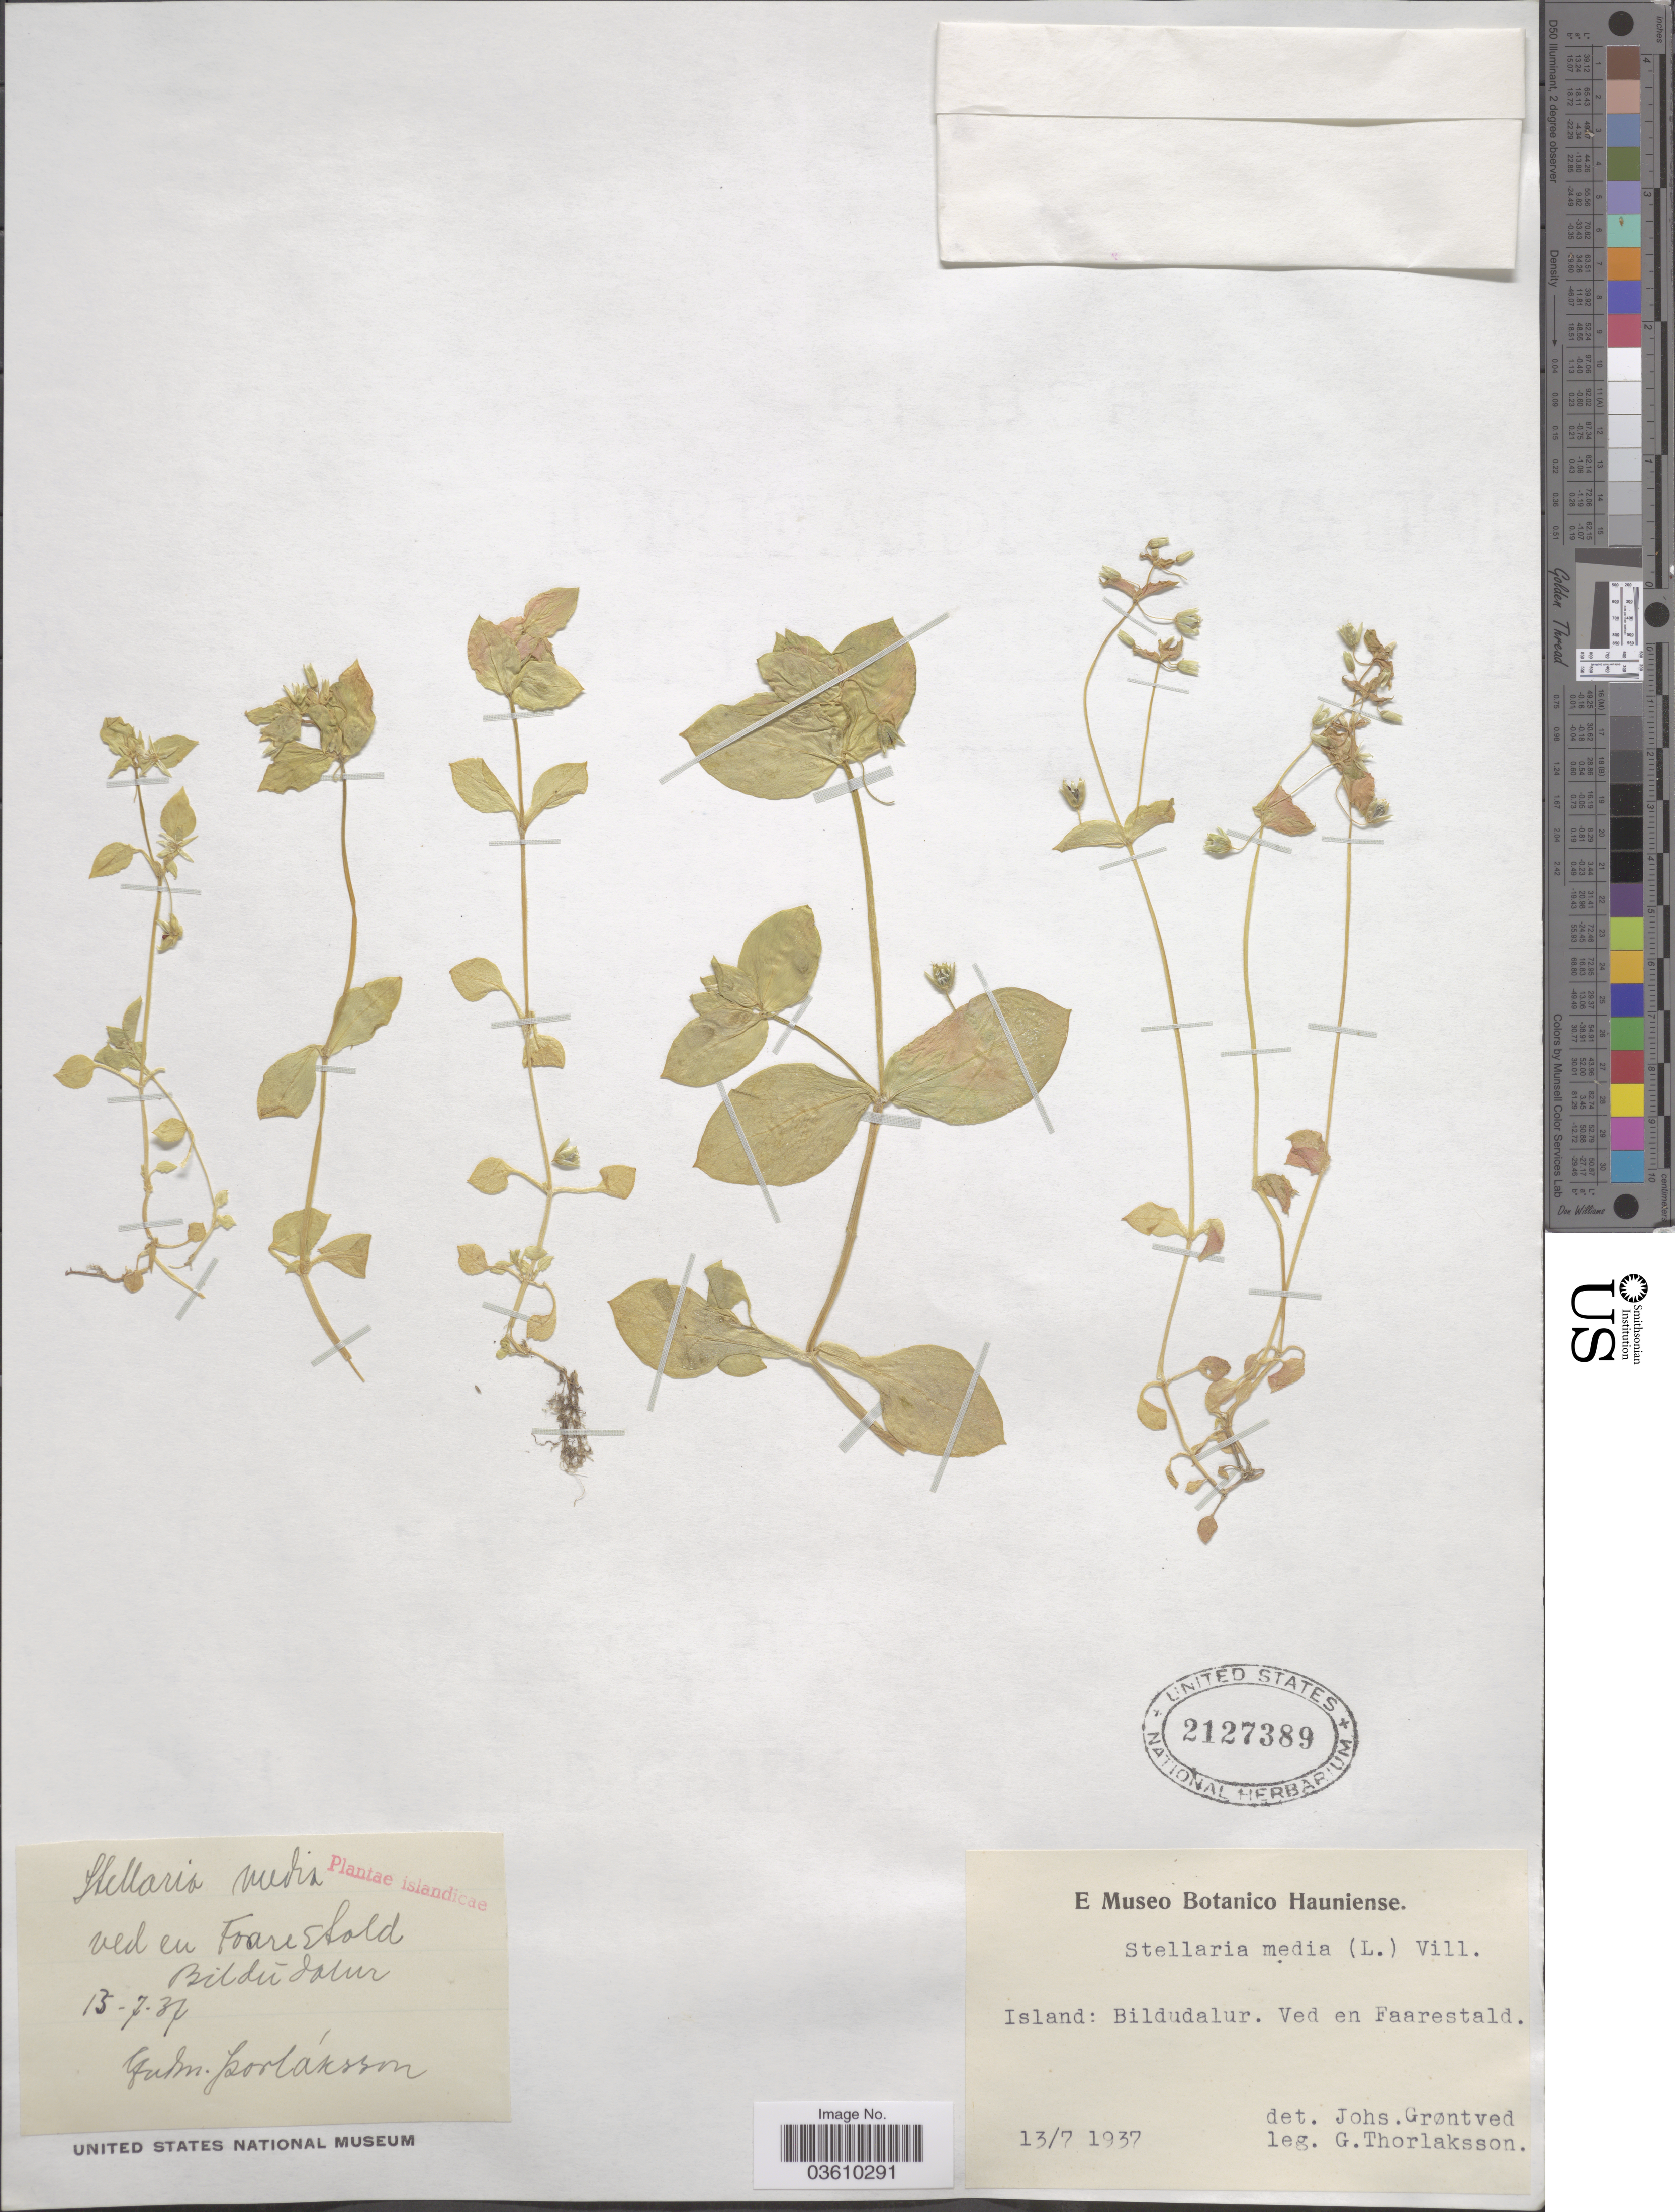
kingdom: Plantae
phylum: Tracheophyta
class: Magnoliopsida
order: Caryophyllales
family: Caryophyllaceae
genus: Stellaria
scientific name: Stellaria media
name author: (L.) Vill.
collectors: G. Thorlaksson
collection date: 1937-07-13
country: Iceland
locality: Island: Bildudalur. Ved en Faarestald.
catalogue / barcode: US 2127389